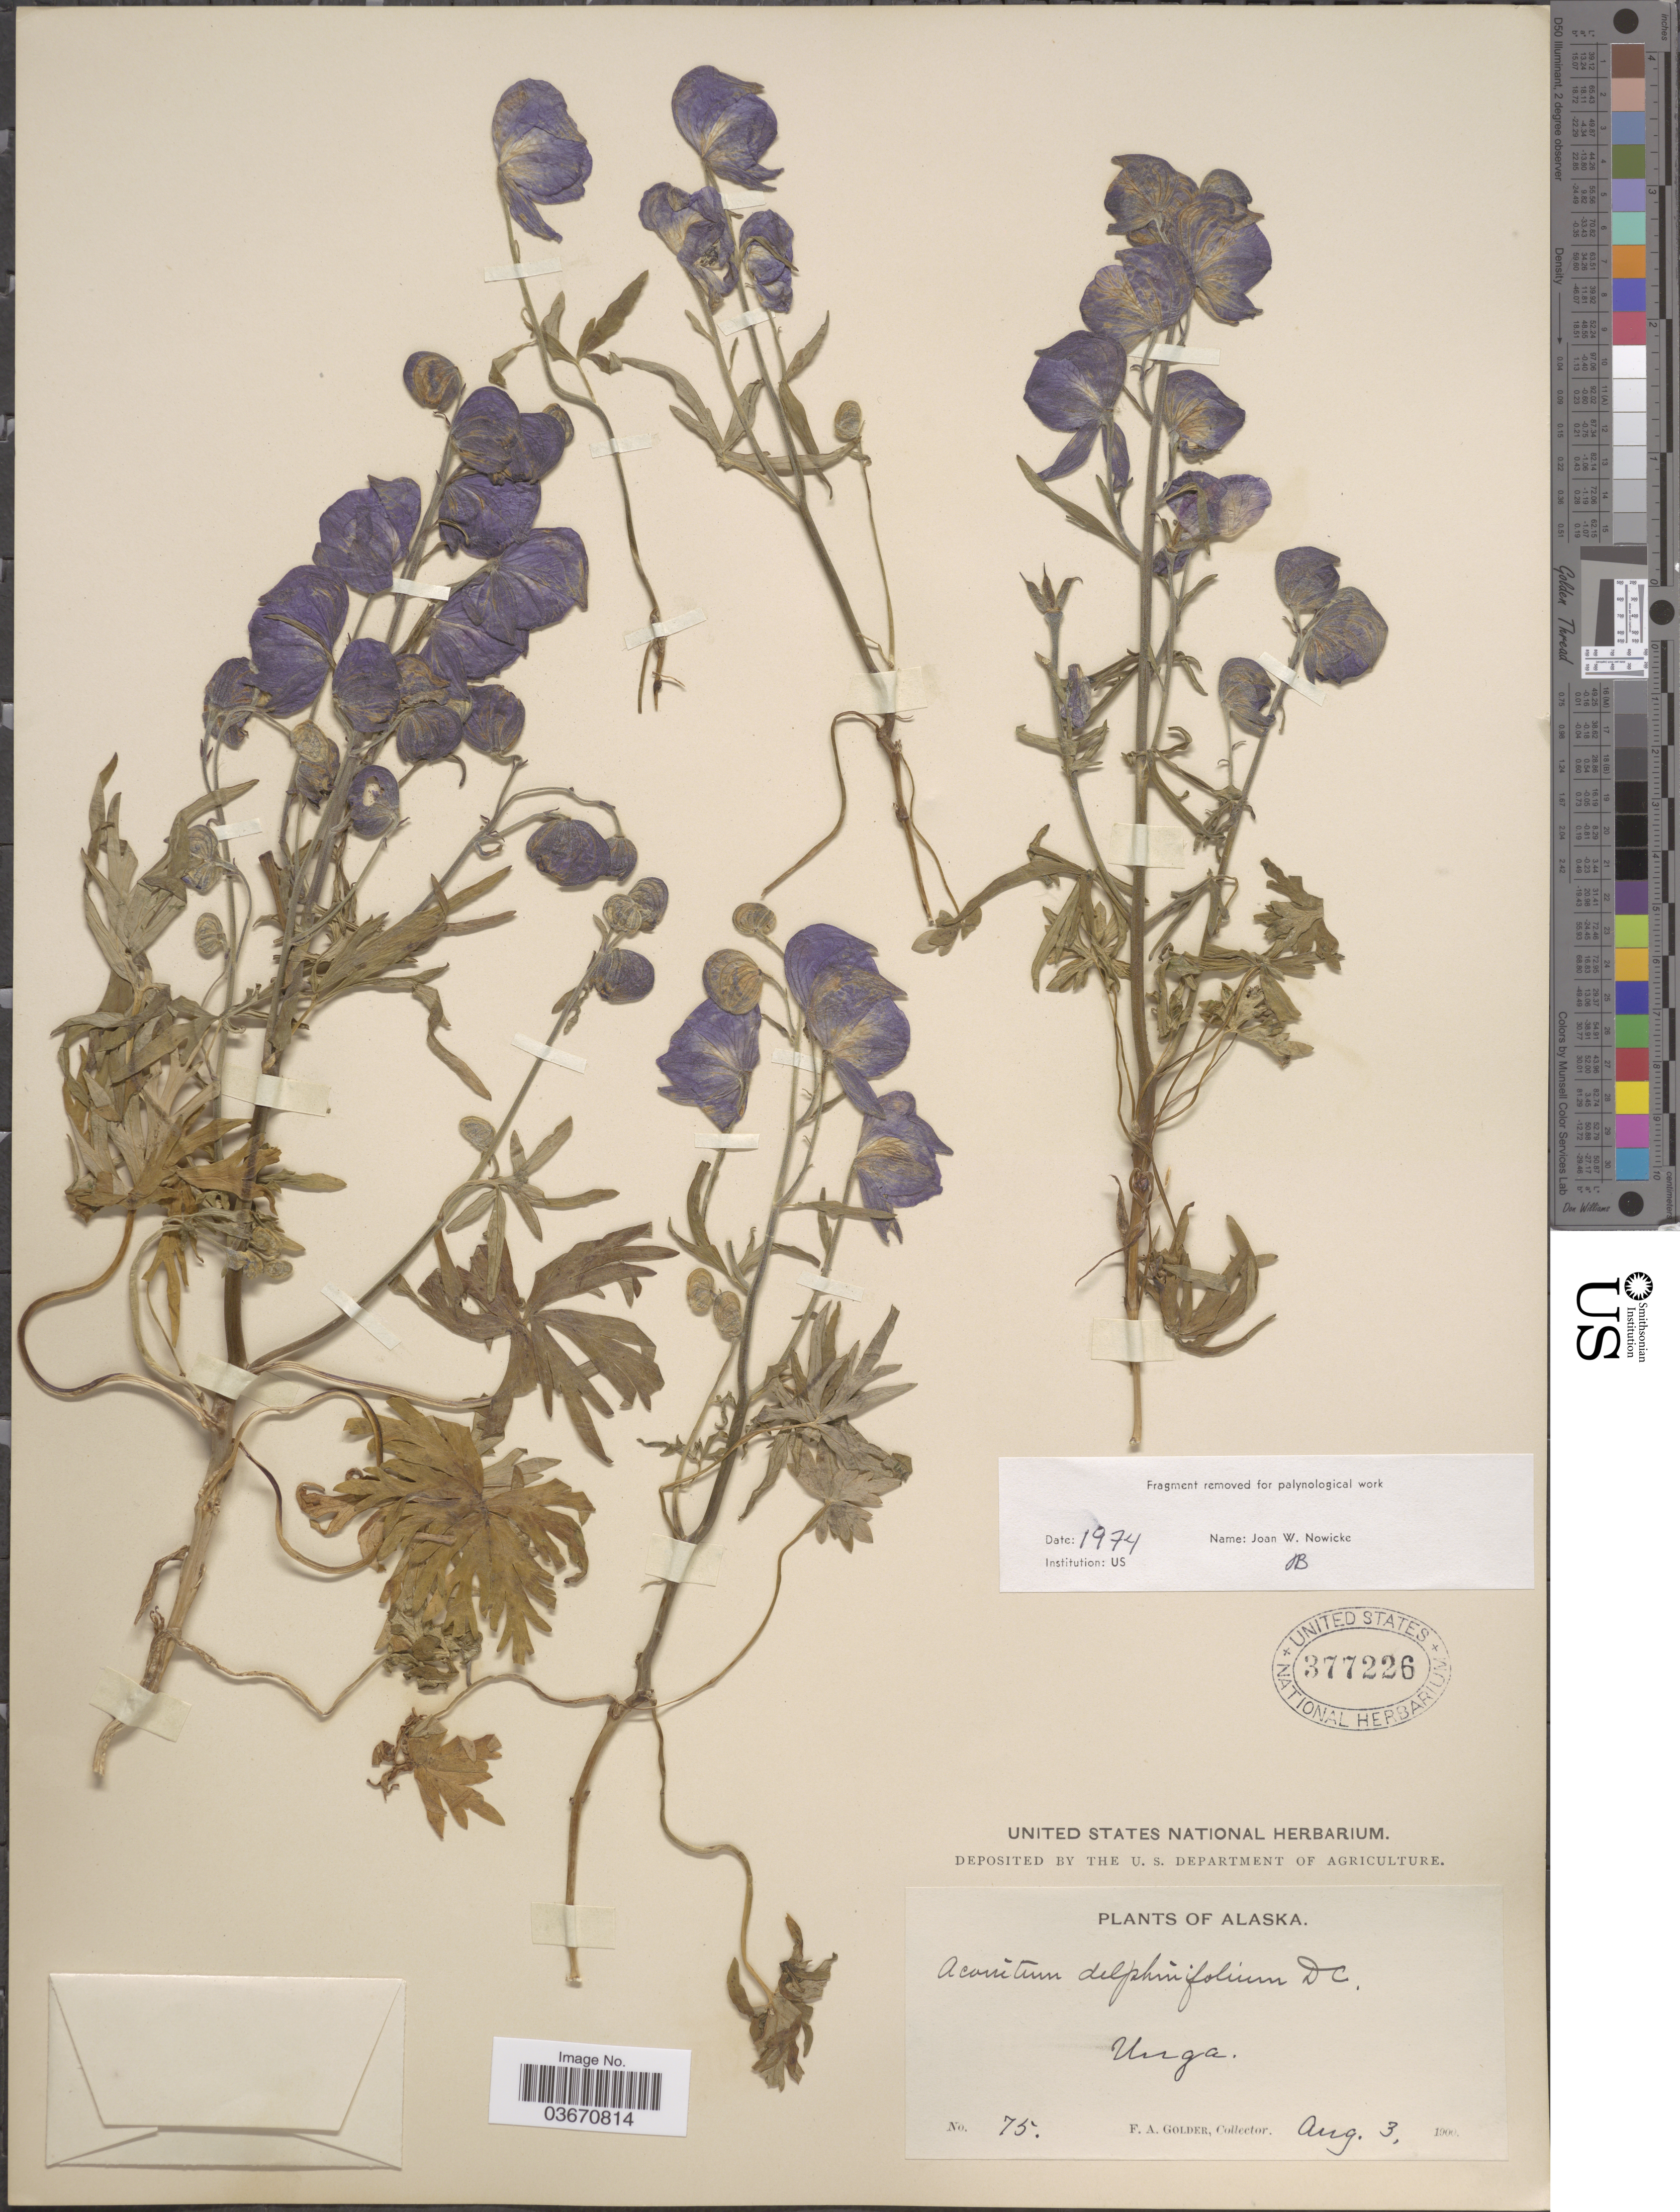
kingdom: Plantae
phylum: Tracheophyta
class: Magnoliopsida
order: Ranunculales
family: Ranunculaceae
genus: Aconitum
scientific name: Aconitum delphinifolium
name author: DC.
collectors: F. Golder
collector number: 75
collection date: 1900-08-03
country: United States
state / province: Alaska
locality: Unga.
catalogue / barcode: US 377226